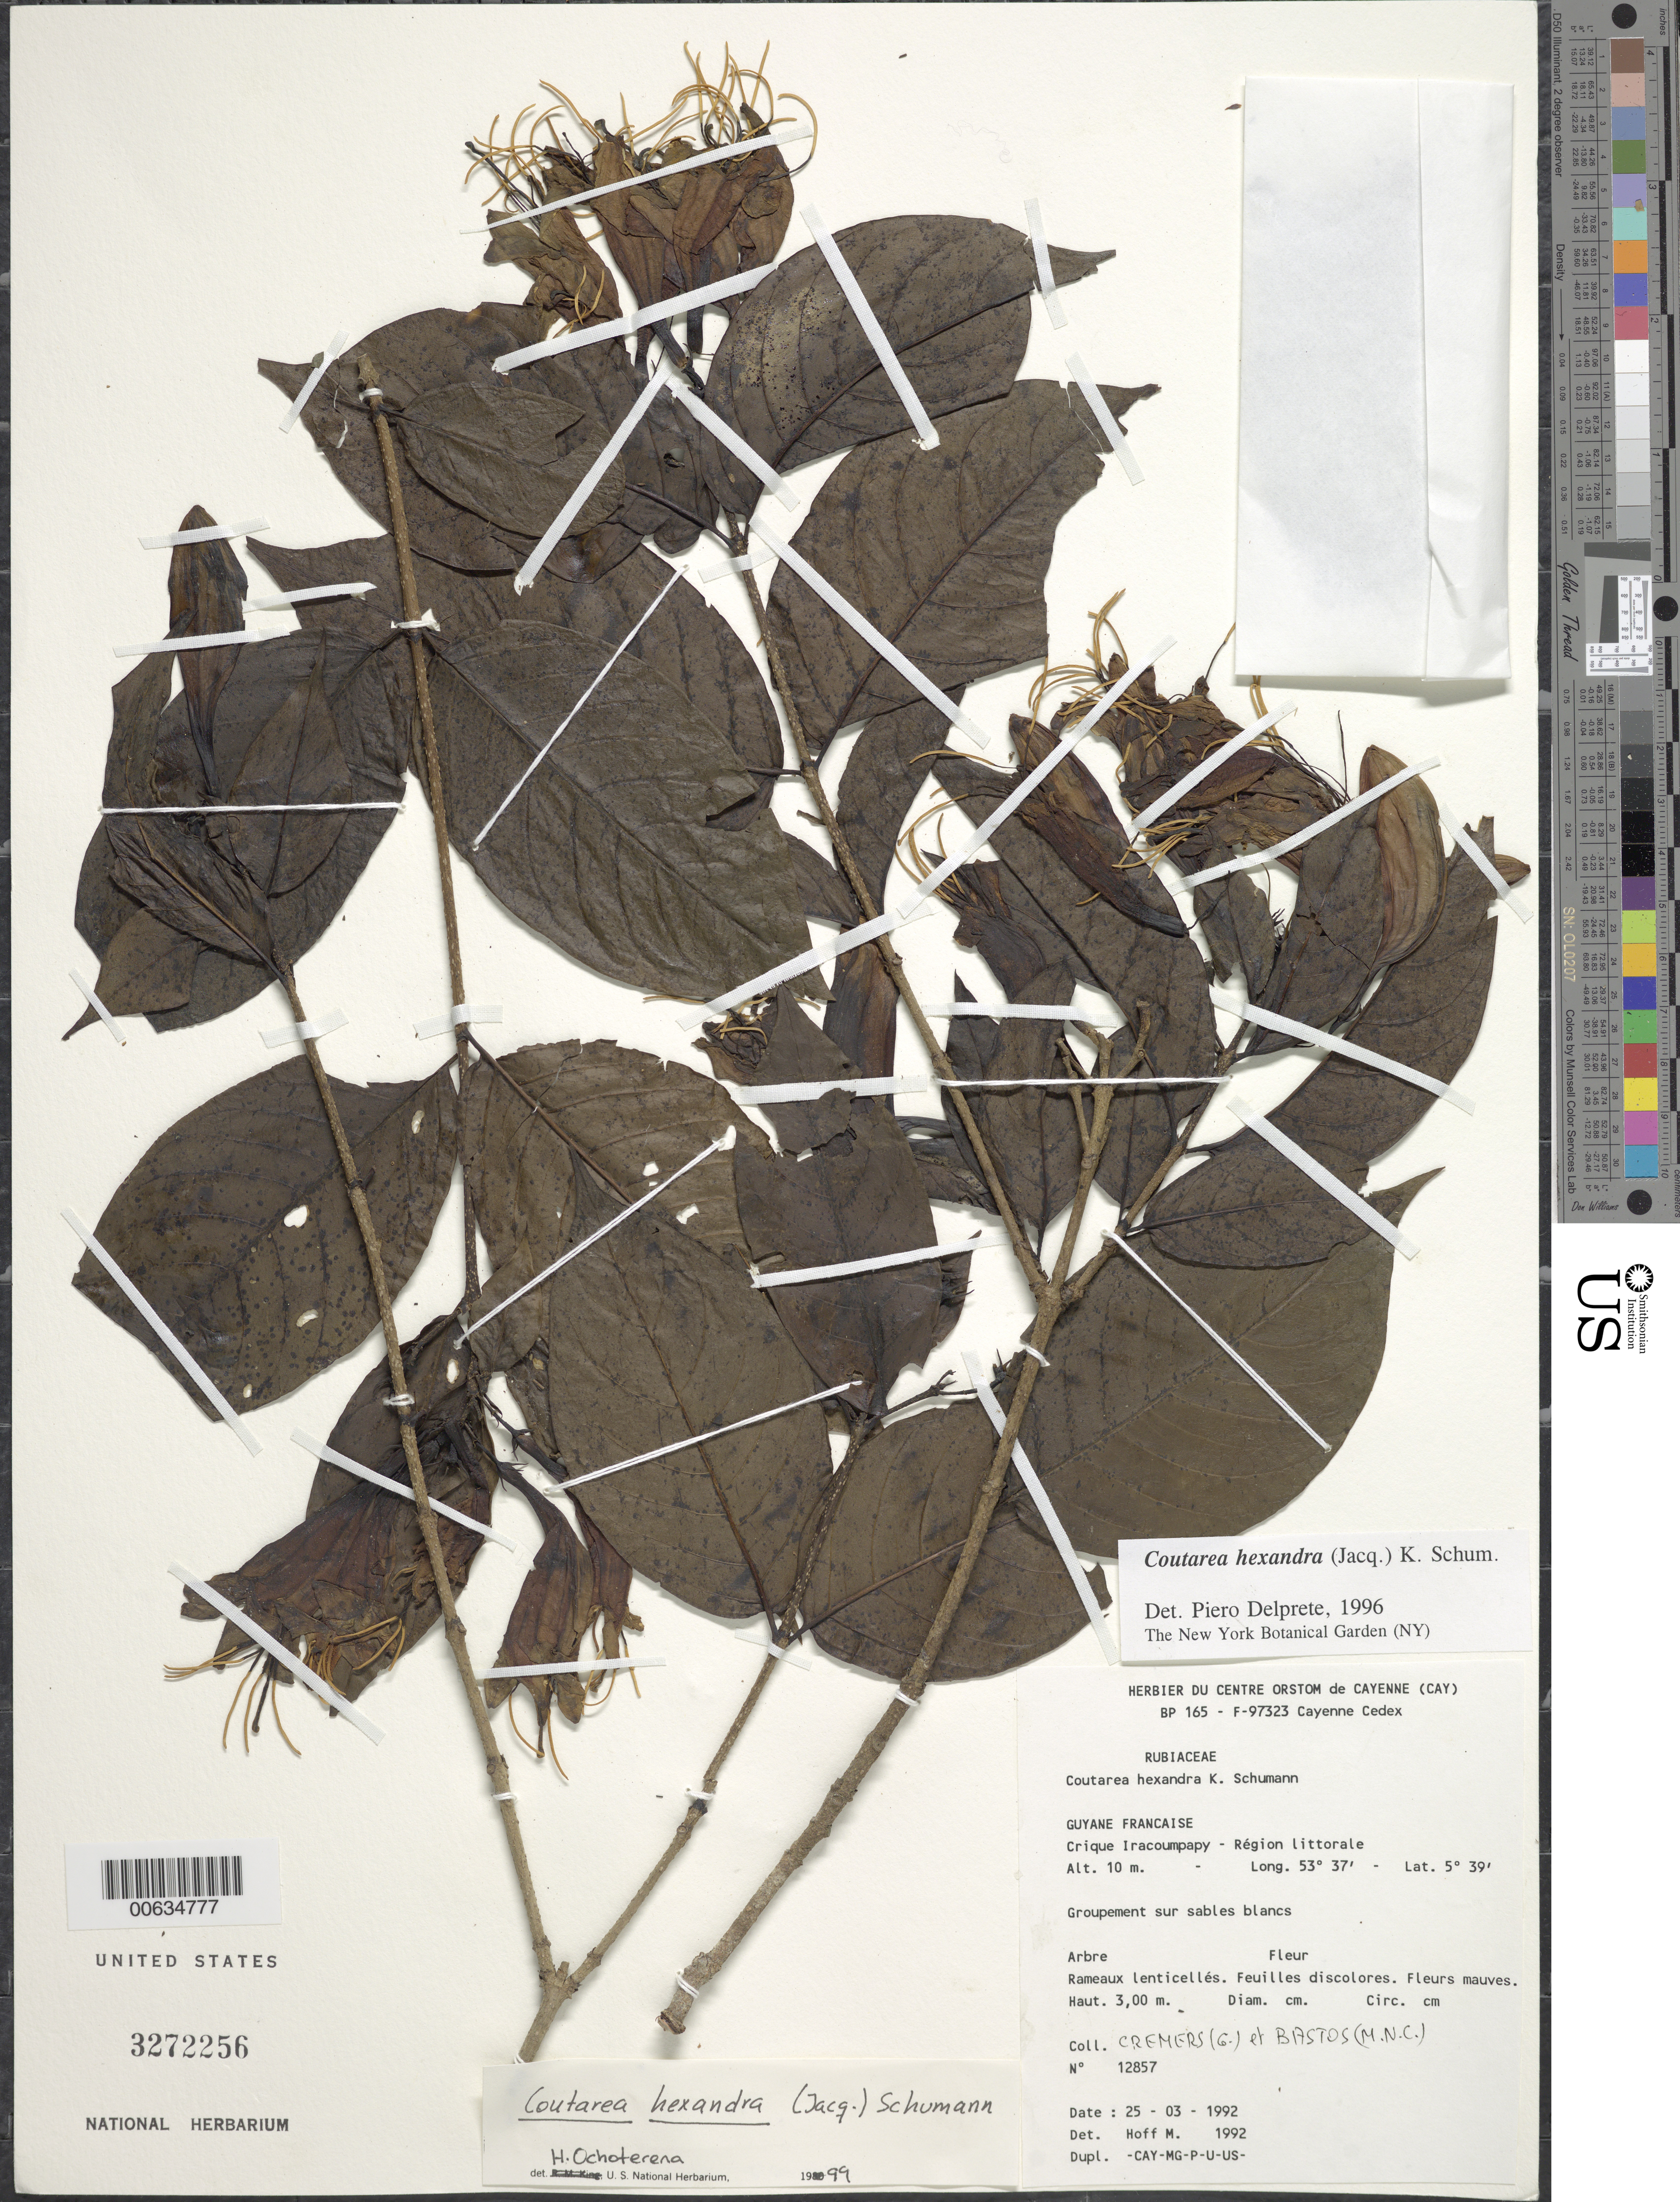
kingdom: Plantae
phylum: Tracheophyta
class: Magnoliopsida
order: Gentianales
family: Rubiaceae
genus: Coutarea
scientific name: Coutarea hexandra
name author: (Jacq.) K. Schum.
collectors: G. Cremers & M. Bastos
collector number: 12857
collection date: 1992-03-25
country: French Guiana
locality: Guyane Francaise. Crique Iracoumpapy - Region littorale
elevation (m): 10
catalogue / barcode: US 3272256